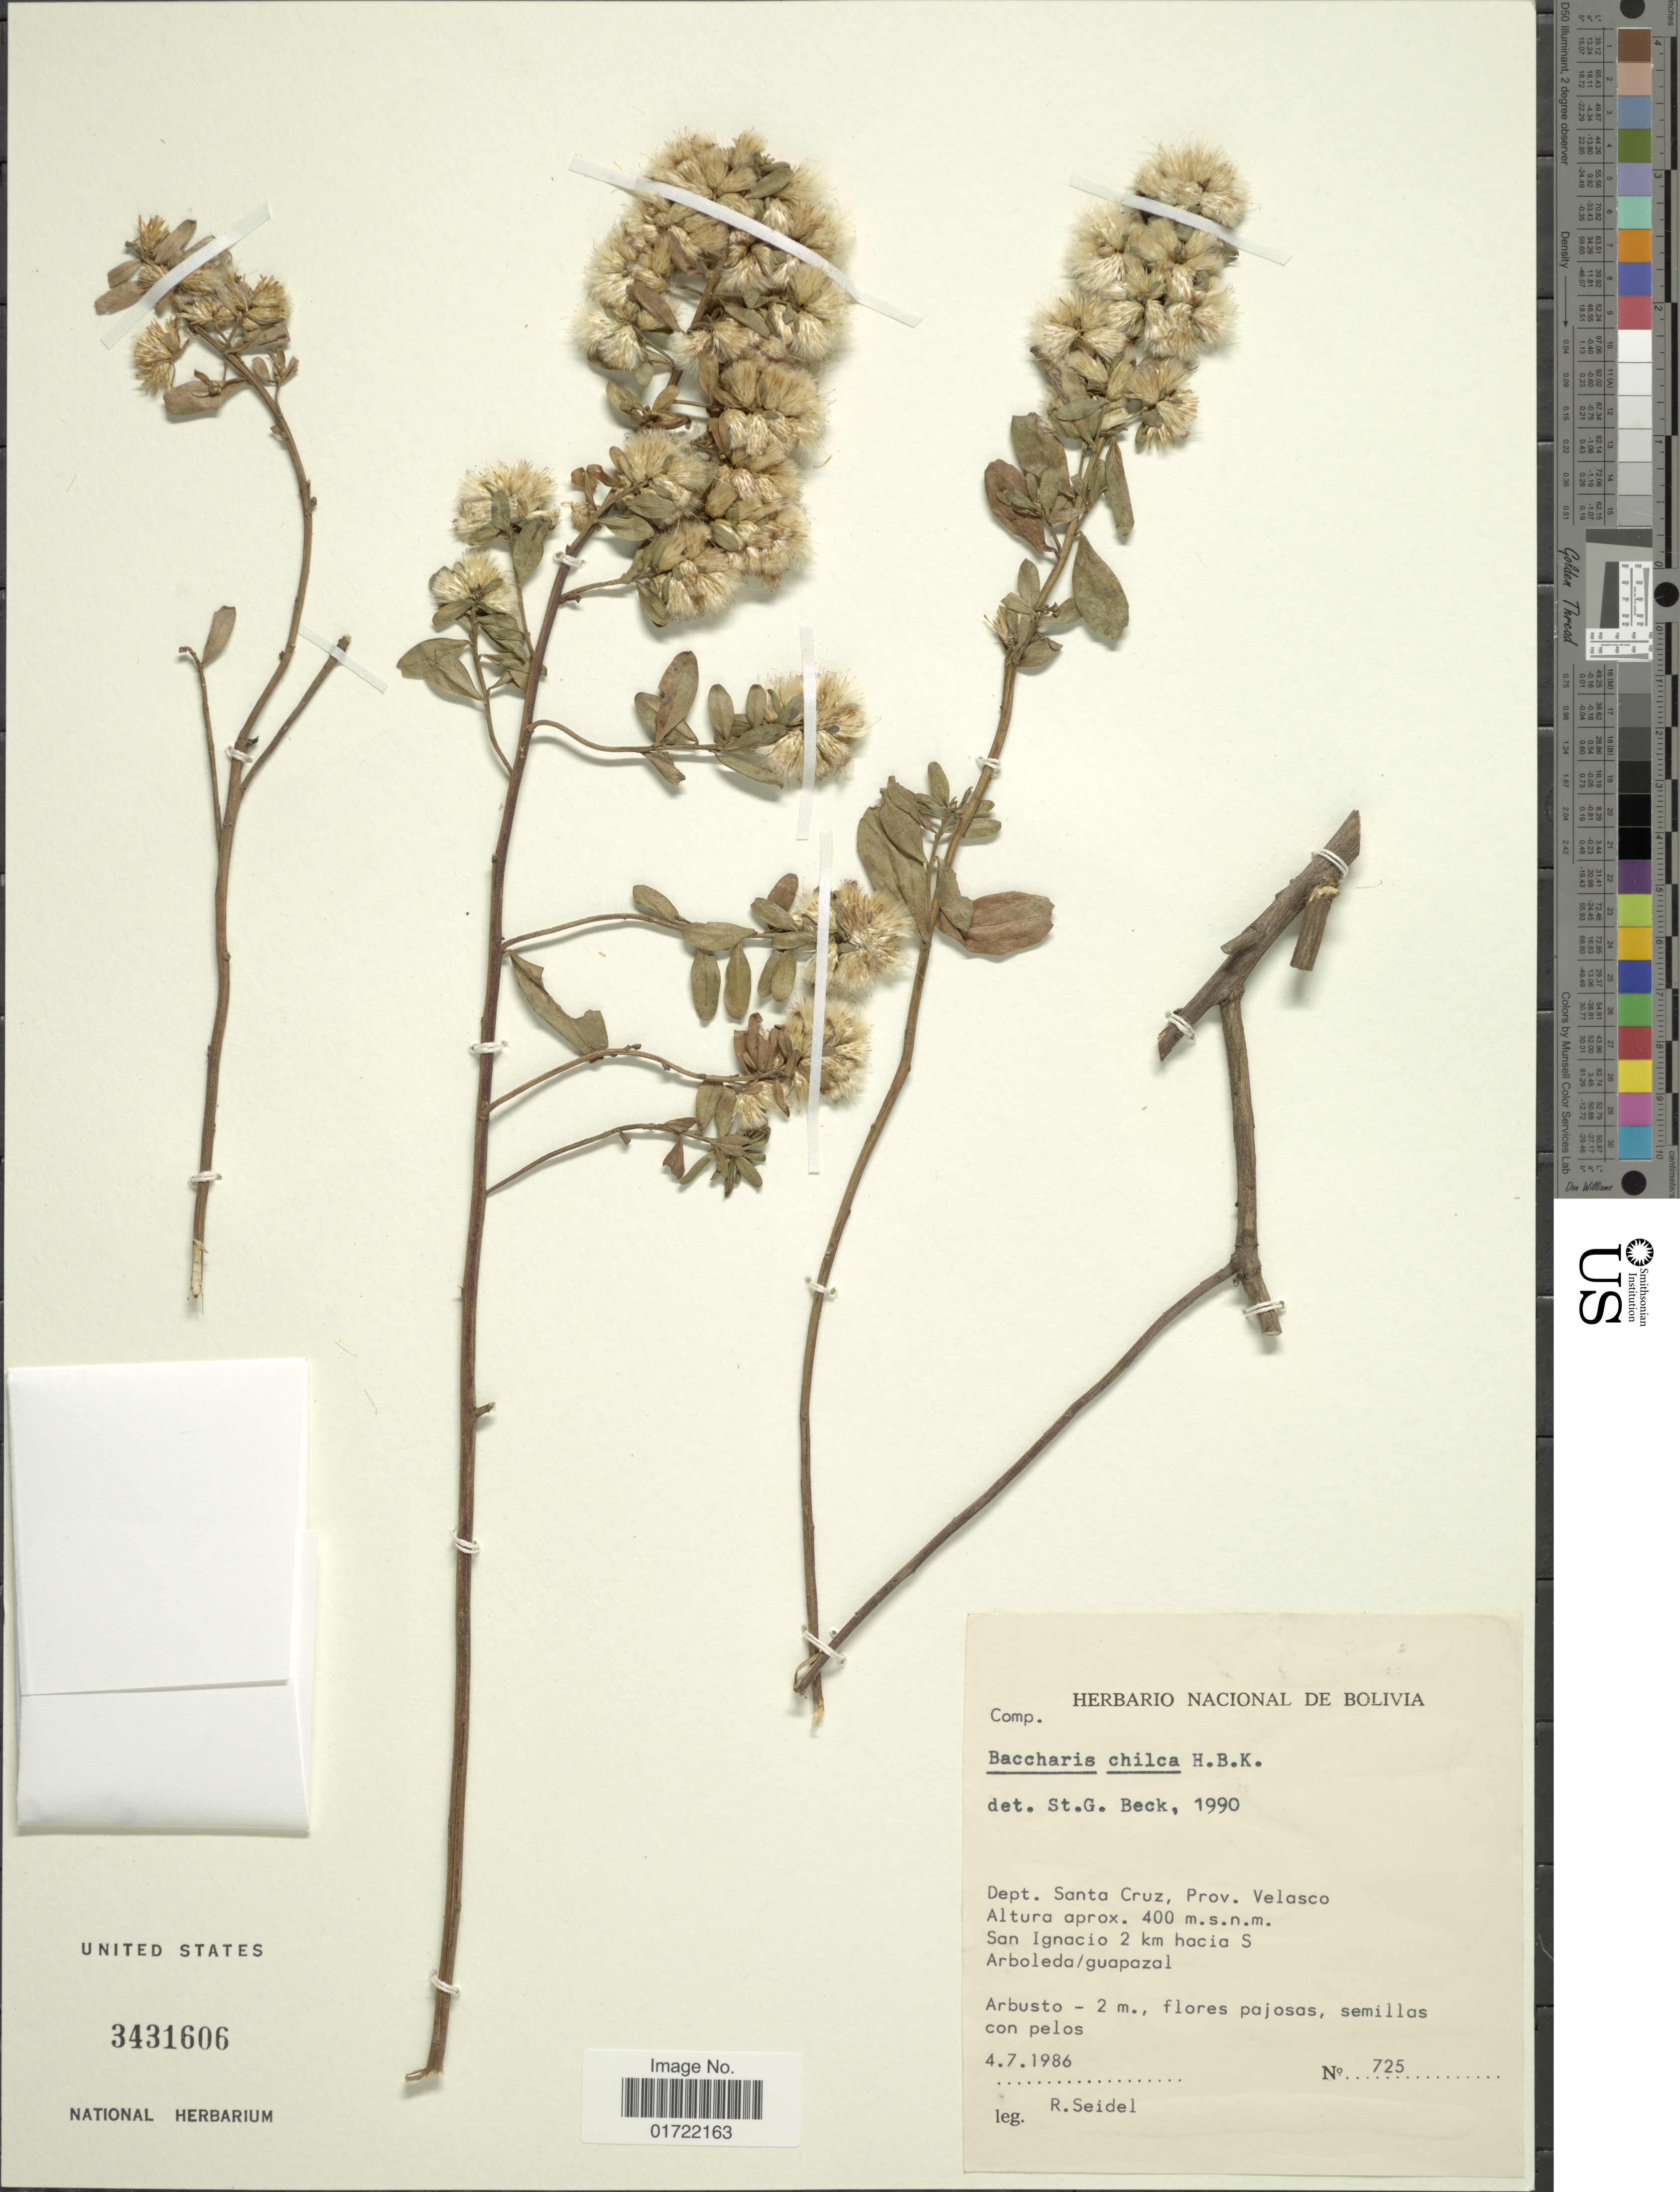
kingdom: Plantae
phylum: Tracheophyta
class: Magnoliopsida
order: Asterales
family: Asteraceae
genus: Baccharis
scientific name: Baccharis chilco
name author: Kunth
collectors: R. Seidel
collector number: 725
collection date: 1986-07-04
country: Bolivia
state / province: Santa Cruz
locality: Dept. Santa Cruz, Prov. Velasco, San Ignacio 2 km hacia s.n.m., Arboleda/guapazal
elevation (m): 400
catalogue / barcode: US 3431606